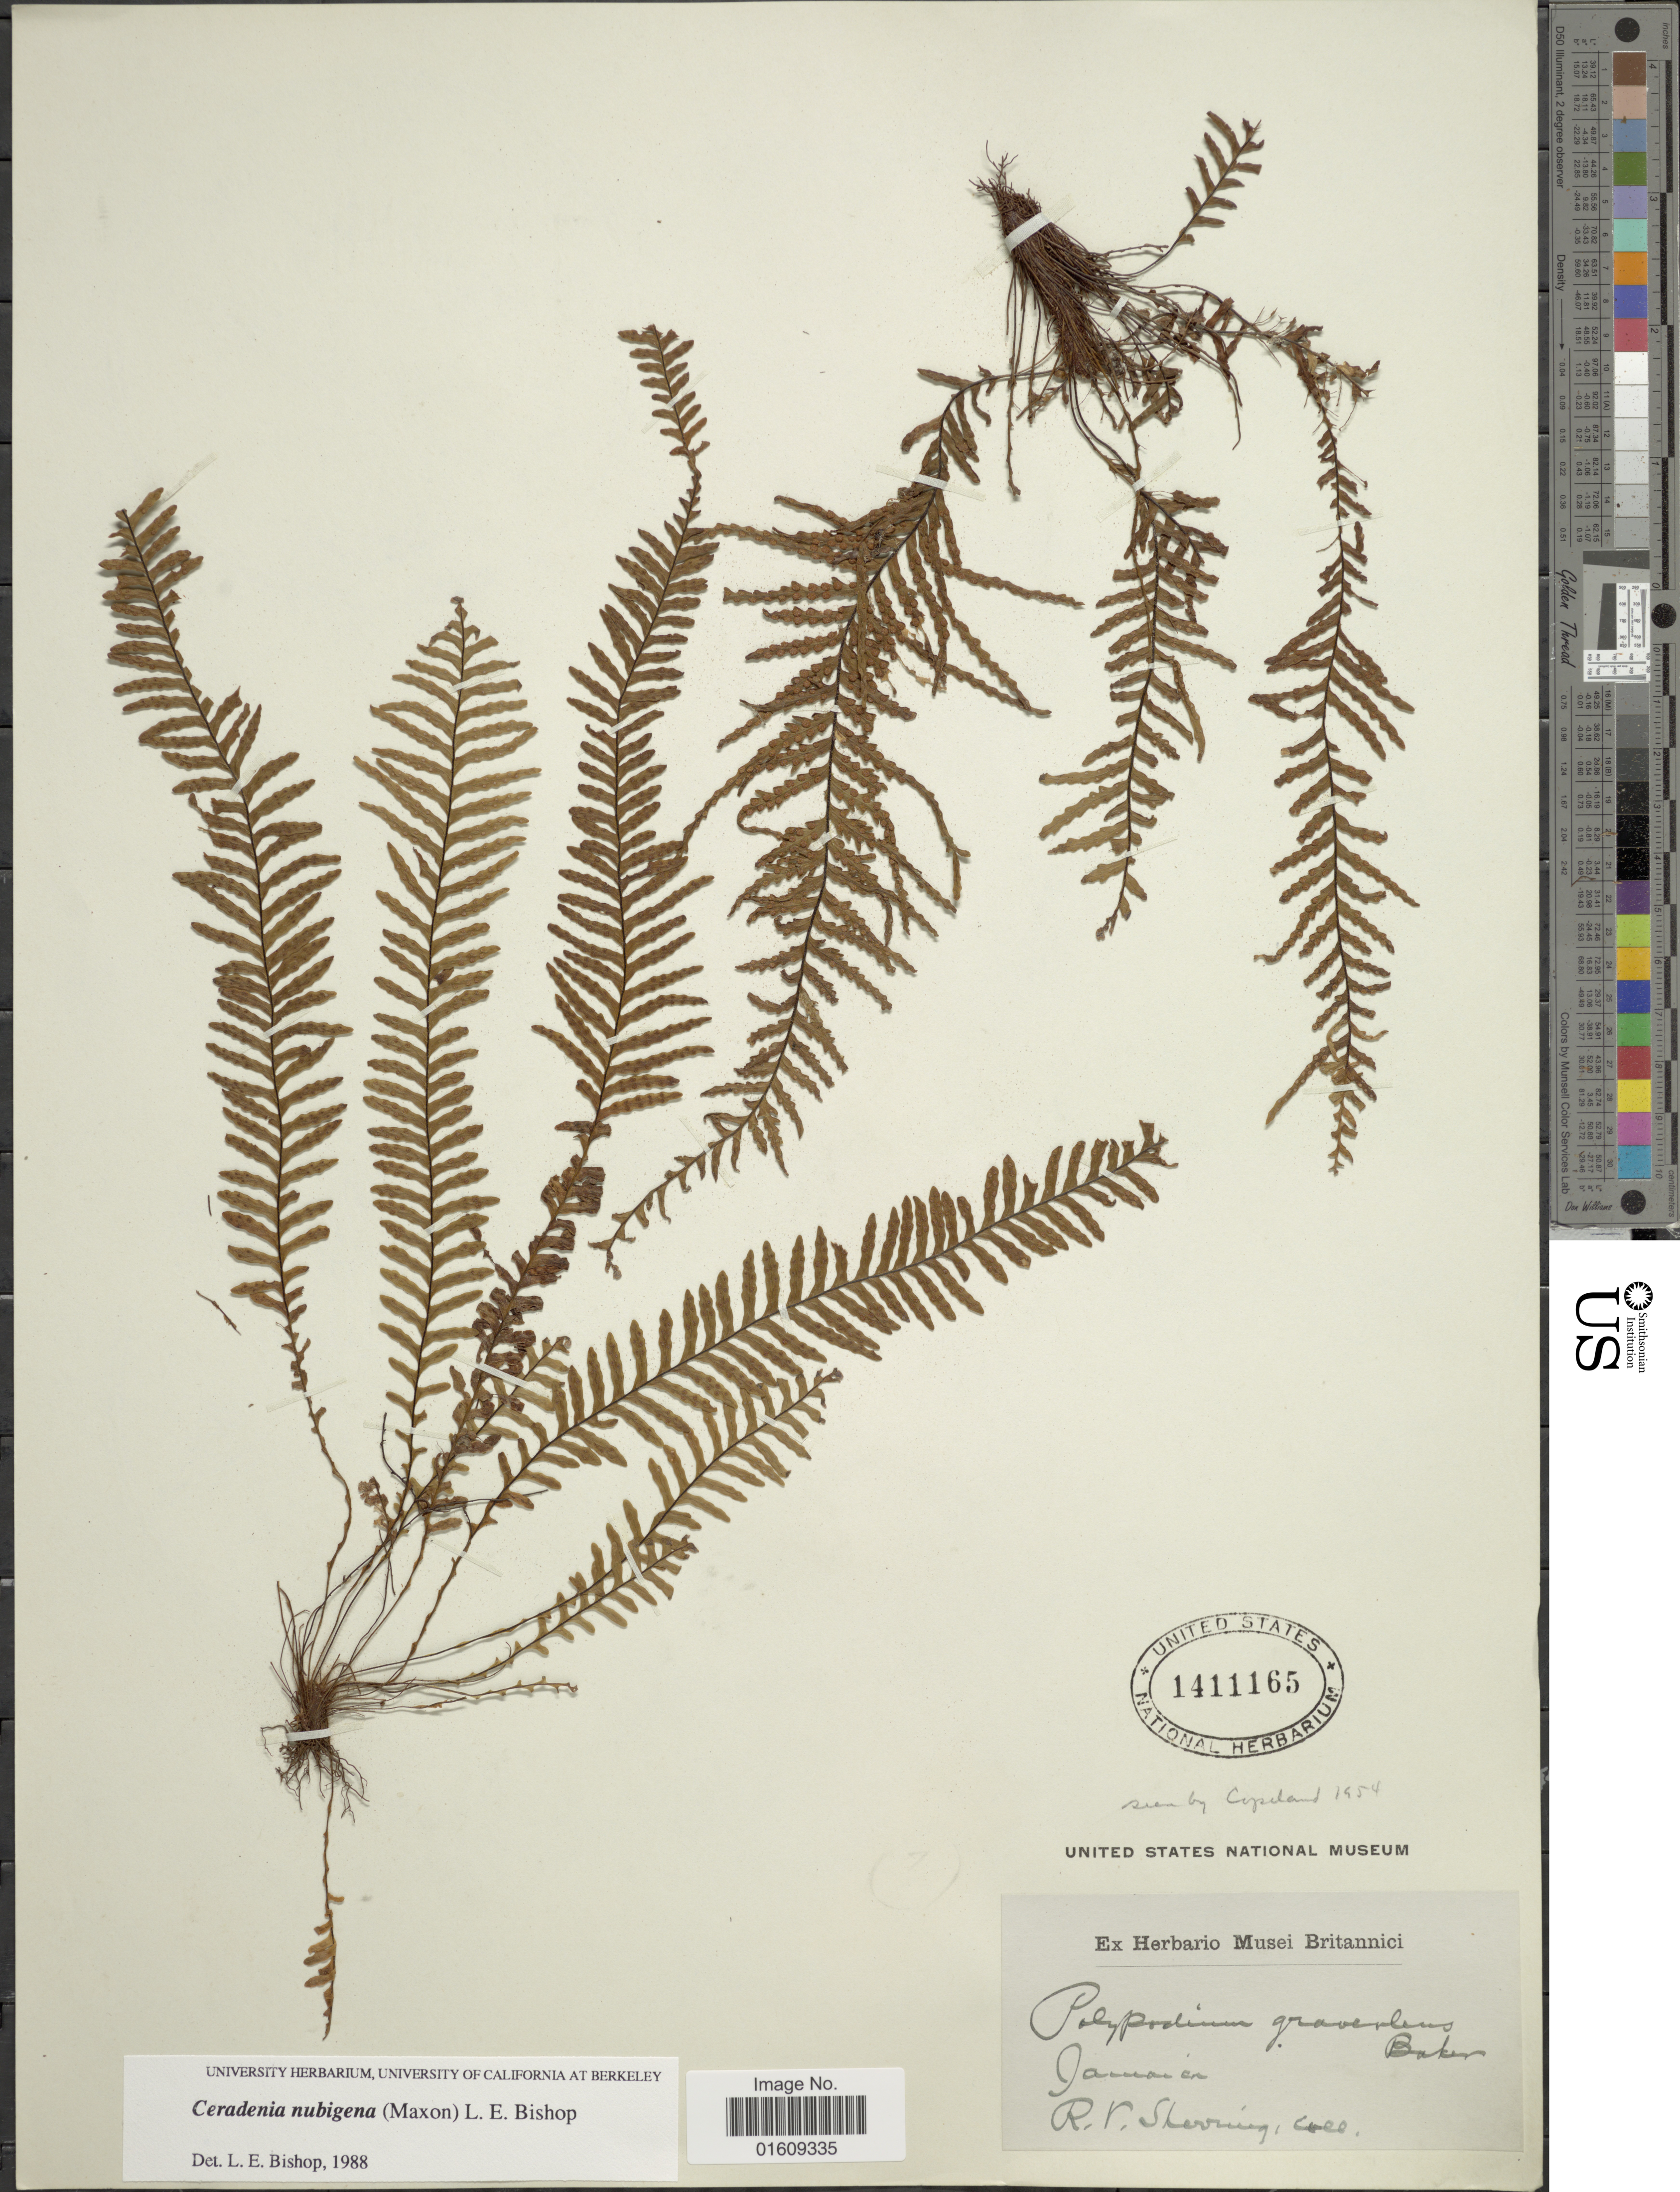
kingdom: Plantae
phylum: Tracheophyta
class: Polypodiopsida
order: Polypodiales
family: Polypodiaceae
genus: Ceradenia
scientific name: Ceradenia nubigena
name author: (Maxon) L.E. Bishop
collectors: R. Sherring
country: Jamaica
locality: Jamaica.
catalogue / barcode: US 1411165